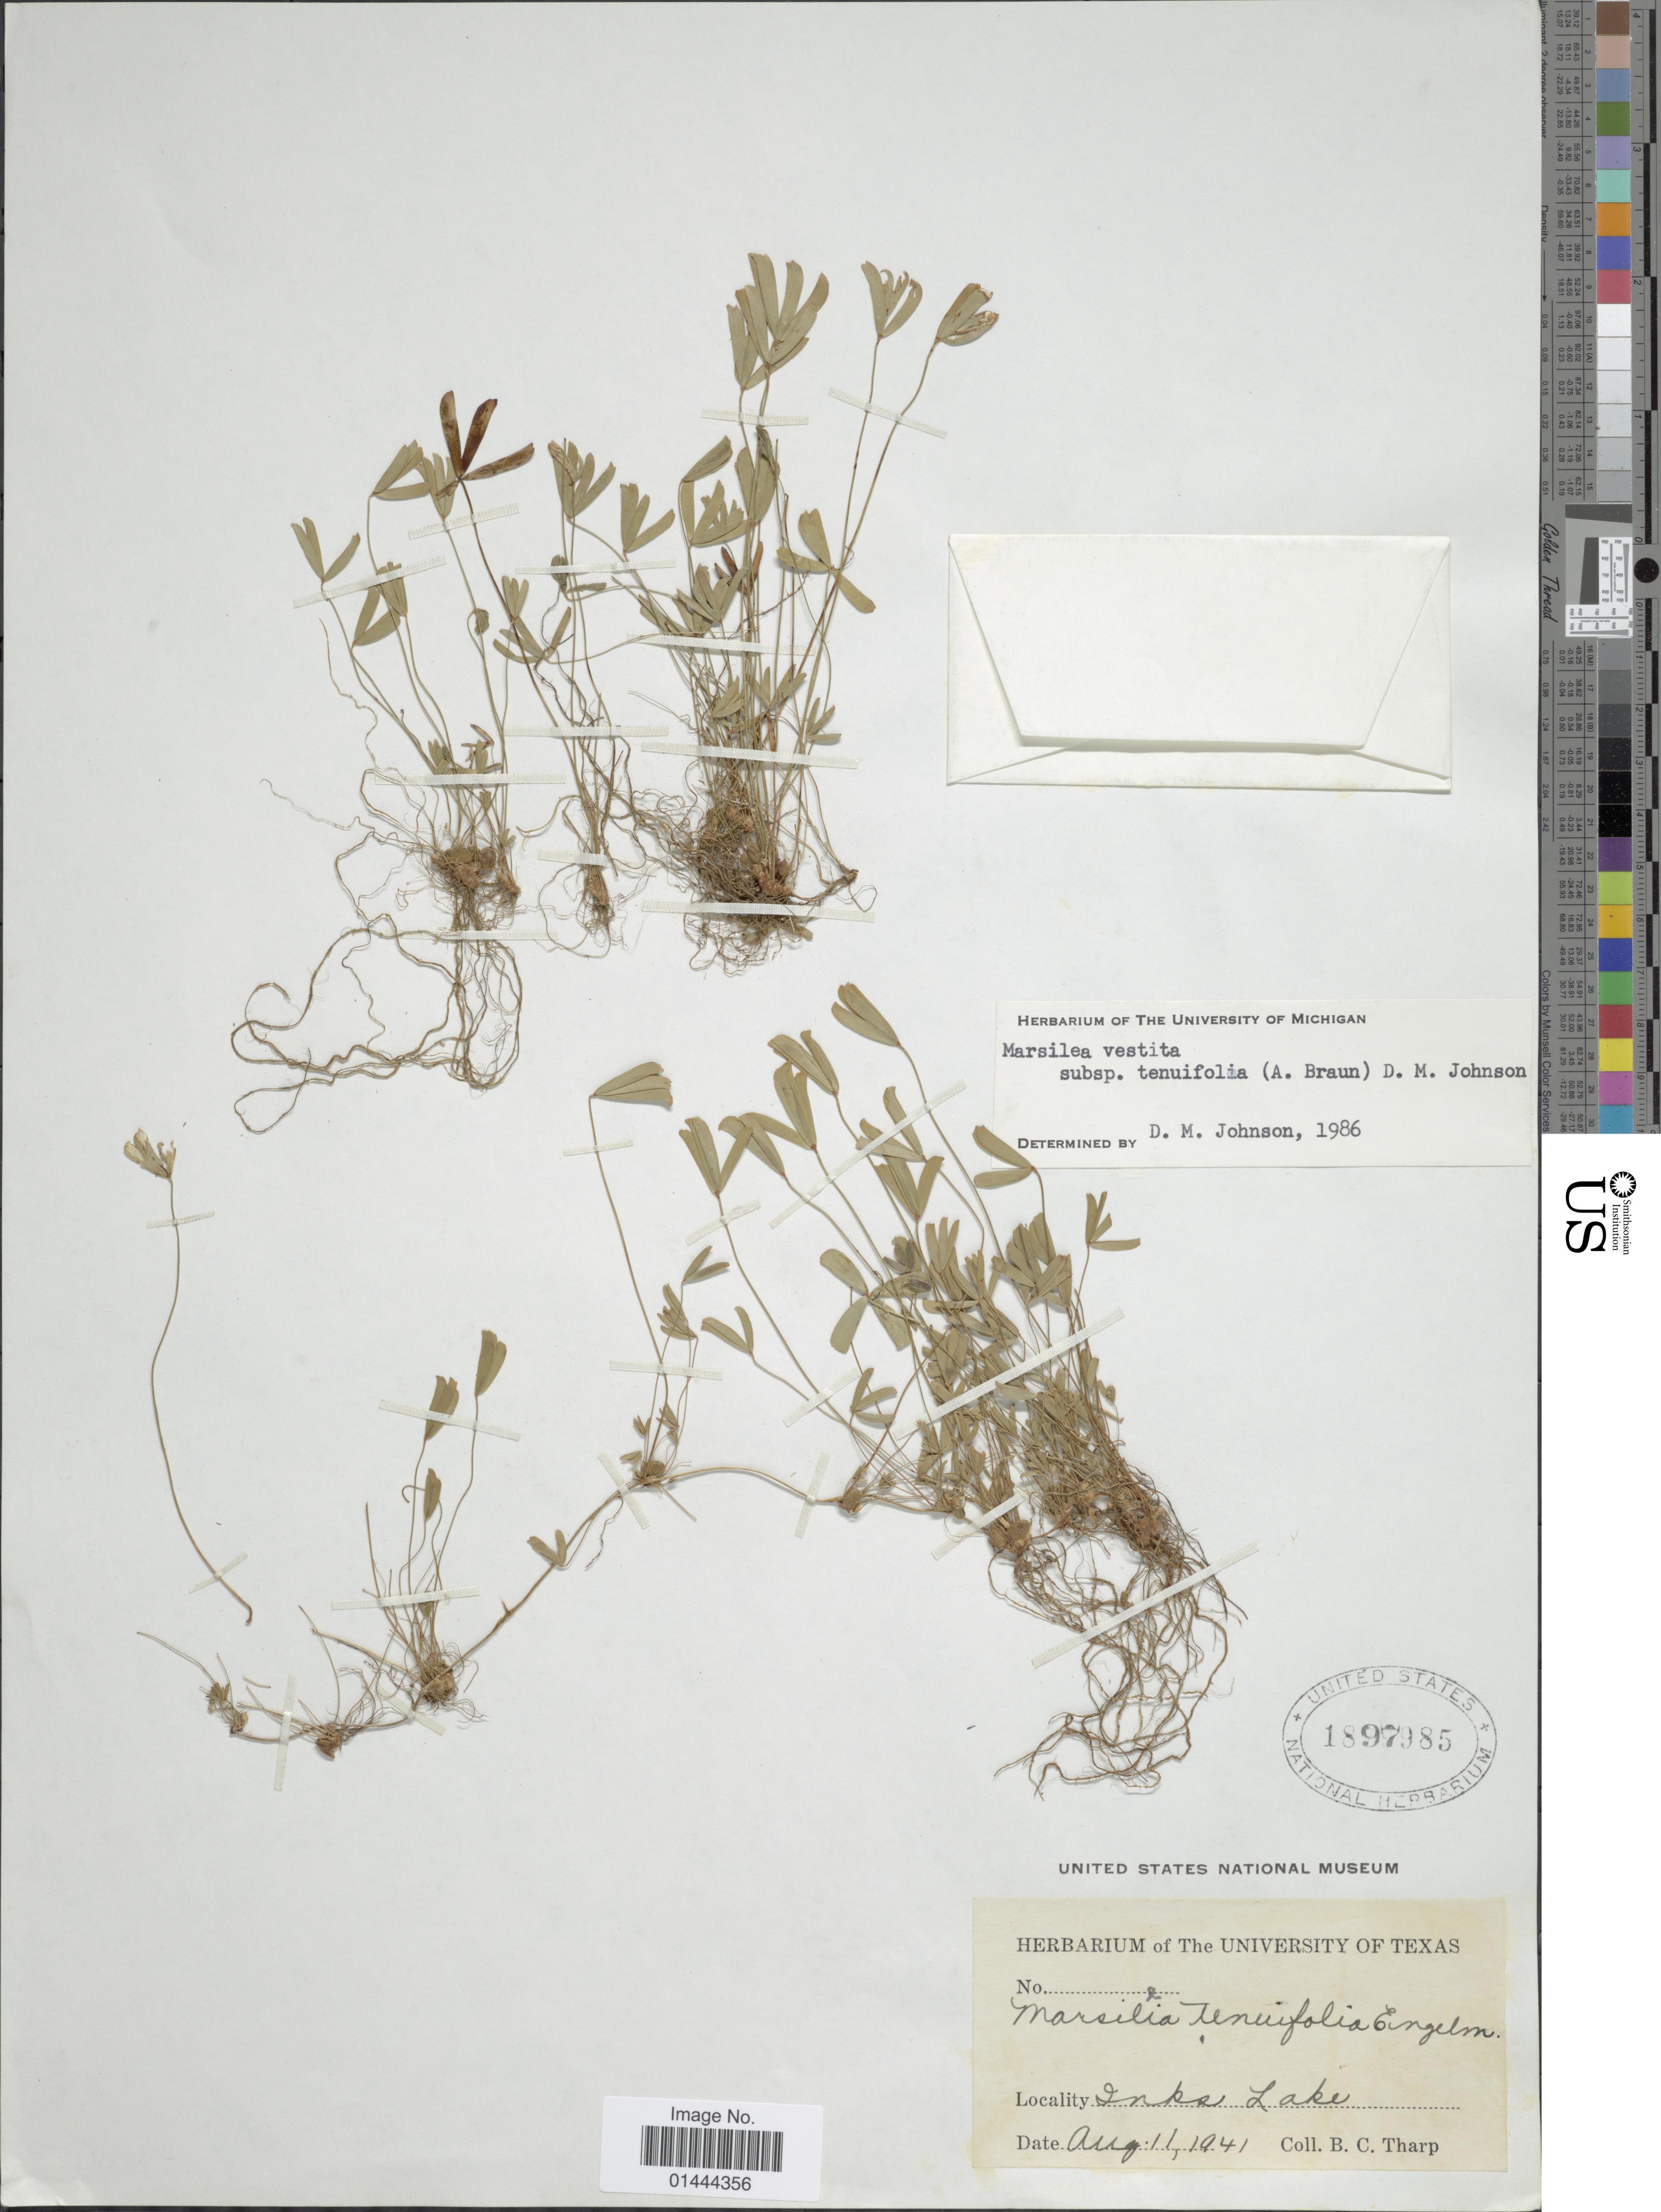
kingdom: Plantae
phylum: Tracheophyta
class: Polypodiopsida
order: Salviniales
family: Marsileaceae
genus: Marsilea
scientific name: Marsilea vestita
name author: Hook. & Grev.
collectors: B. C. Tharp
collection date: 1941-08-11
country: United States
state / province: Texas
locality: Inks Lake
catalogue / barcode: US 1897985